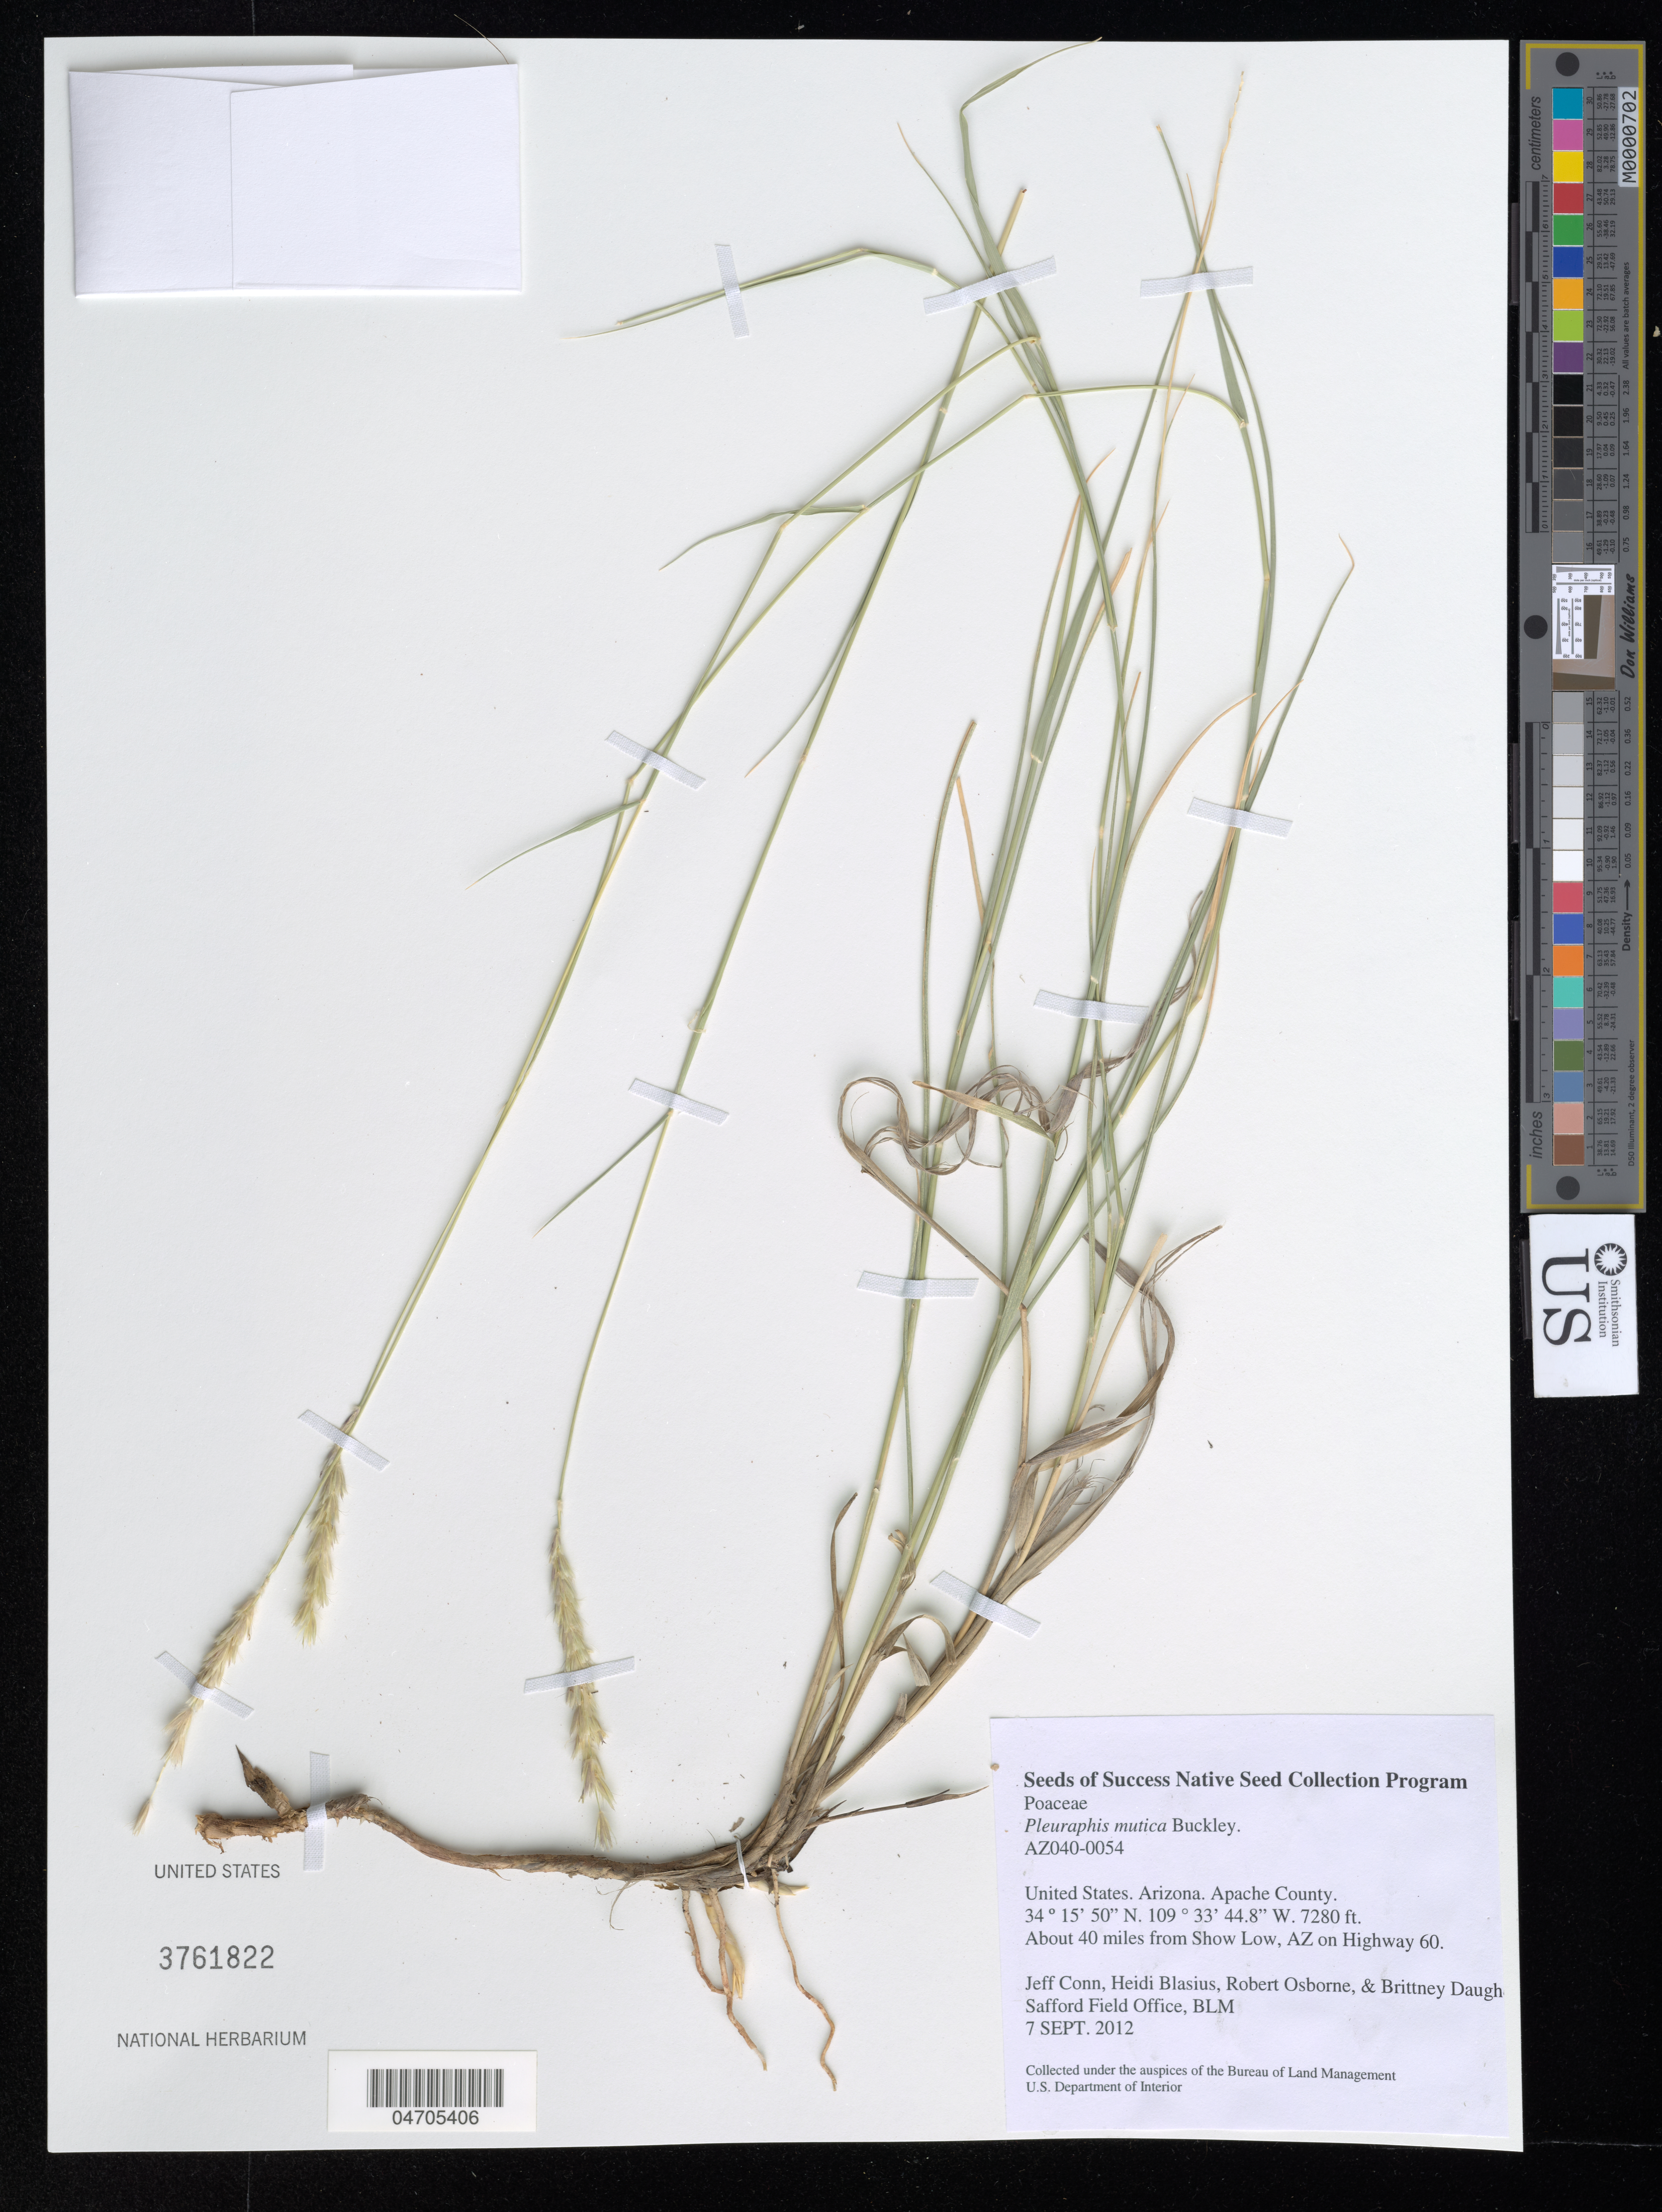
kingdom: Plantae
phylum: Tracheophyta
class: Liliopsida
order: Poales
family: Poaceae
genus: Pleuraphis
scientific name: Pleuraphis mutica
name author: Buckley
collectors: J. Conn, H. Blasius, R. Osborne & B. Daugh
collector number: AZ040-0054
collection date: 2012-09-07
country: United States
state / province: Arizona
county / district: Apache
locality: Apache County. About 40 miles from Show Low, AZ on Highway 60.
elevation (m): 2219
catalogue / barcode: US 3761822